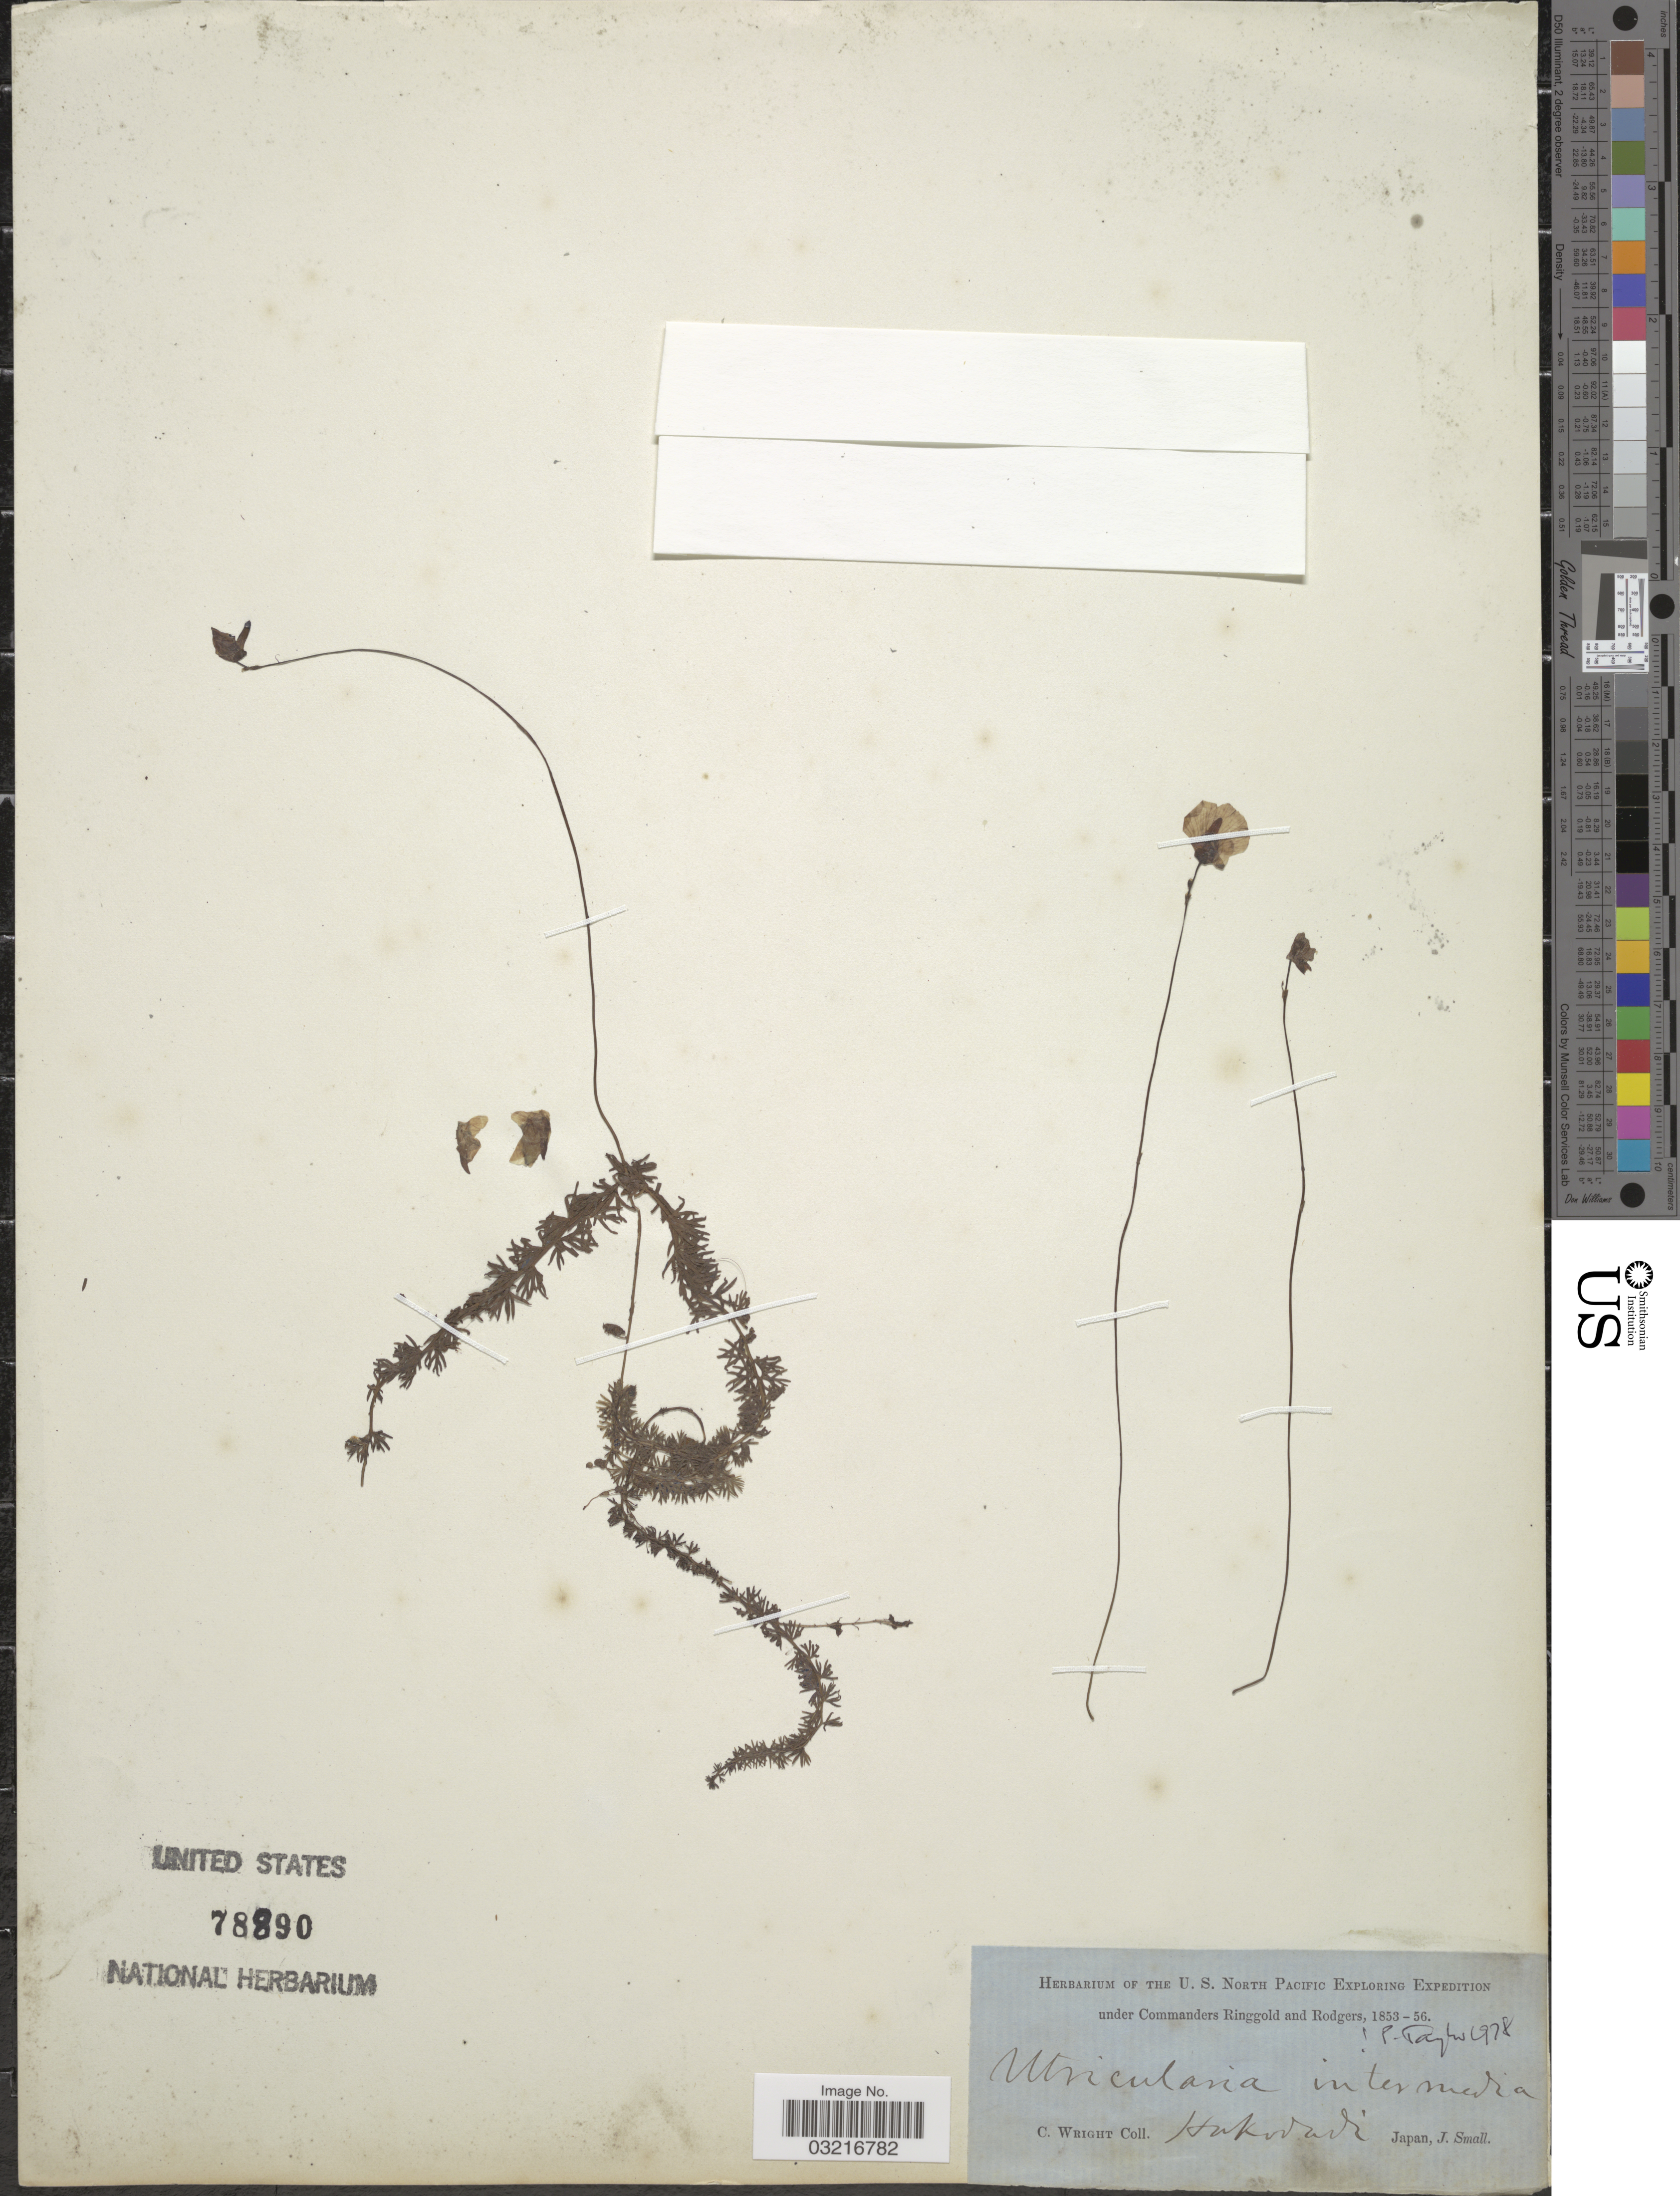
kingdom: Plantae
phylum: Tracheophyta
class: Magnoliopsida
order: Lamiales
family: Lentibulariaceae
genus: Utricularia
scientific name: Utricularia intermedia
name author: Hayne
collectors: C. Wright & J. Small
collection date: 1853/1856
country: Japan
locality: Hakodate.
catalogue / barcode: US 78890